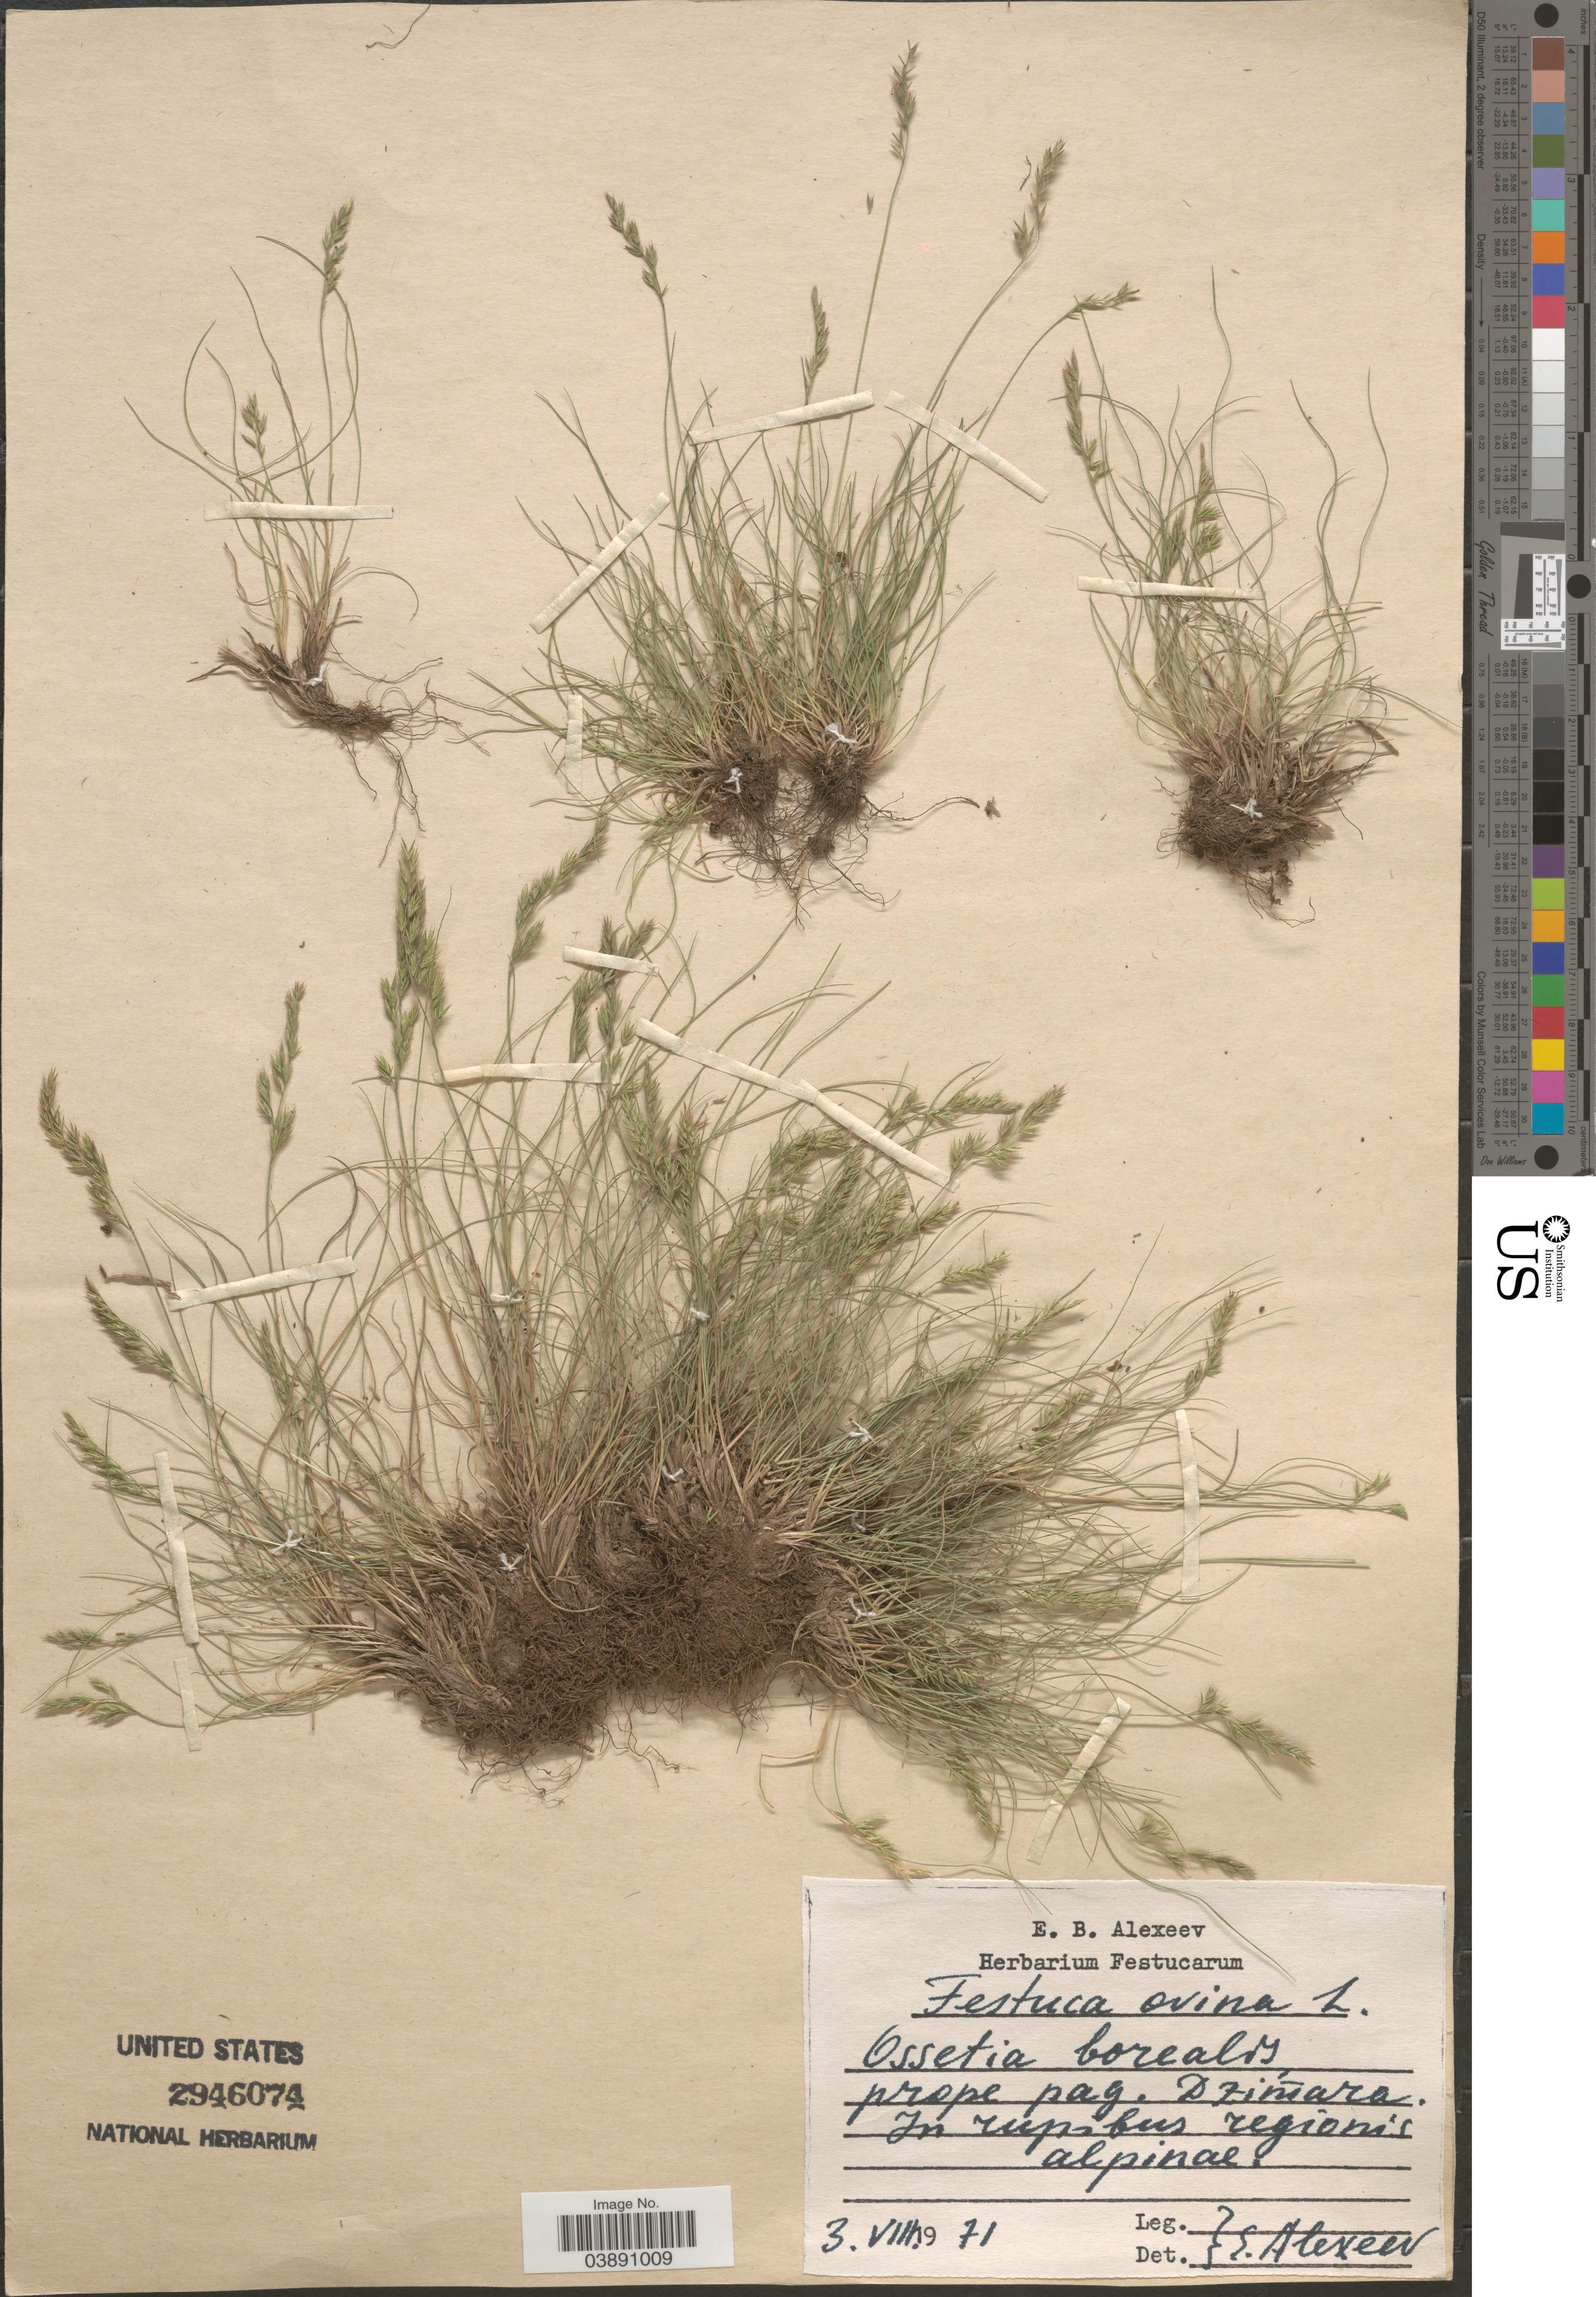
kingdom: Plantae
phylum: Tracheophyta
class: Liliopsida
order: Poales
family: Poaceae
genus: Festuca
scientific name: Festuca ovina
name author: L.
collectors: E. B. Alexeev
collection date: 1971-08-03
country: Russian Federation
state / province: Severo-Osetiya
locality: Ossetia borealis, prope pag. Dzhimara. In rupibus regionis alpinae.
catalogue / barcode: US 2946074